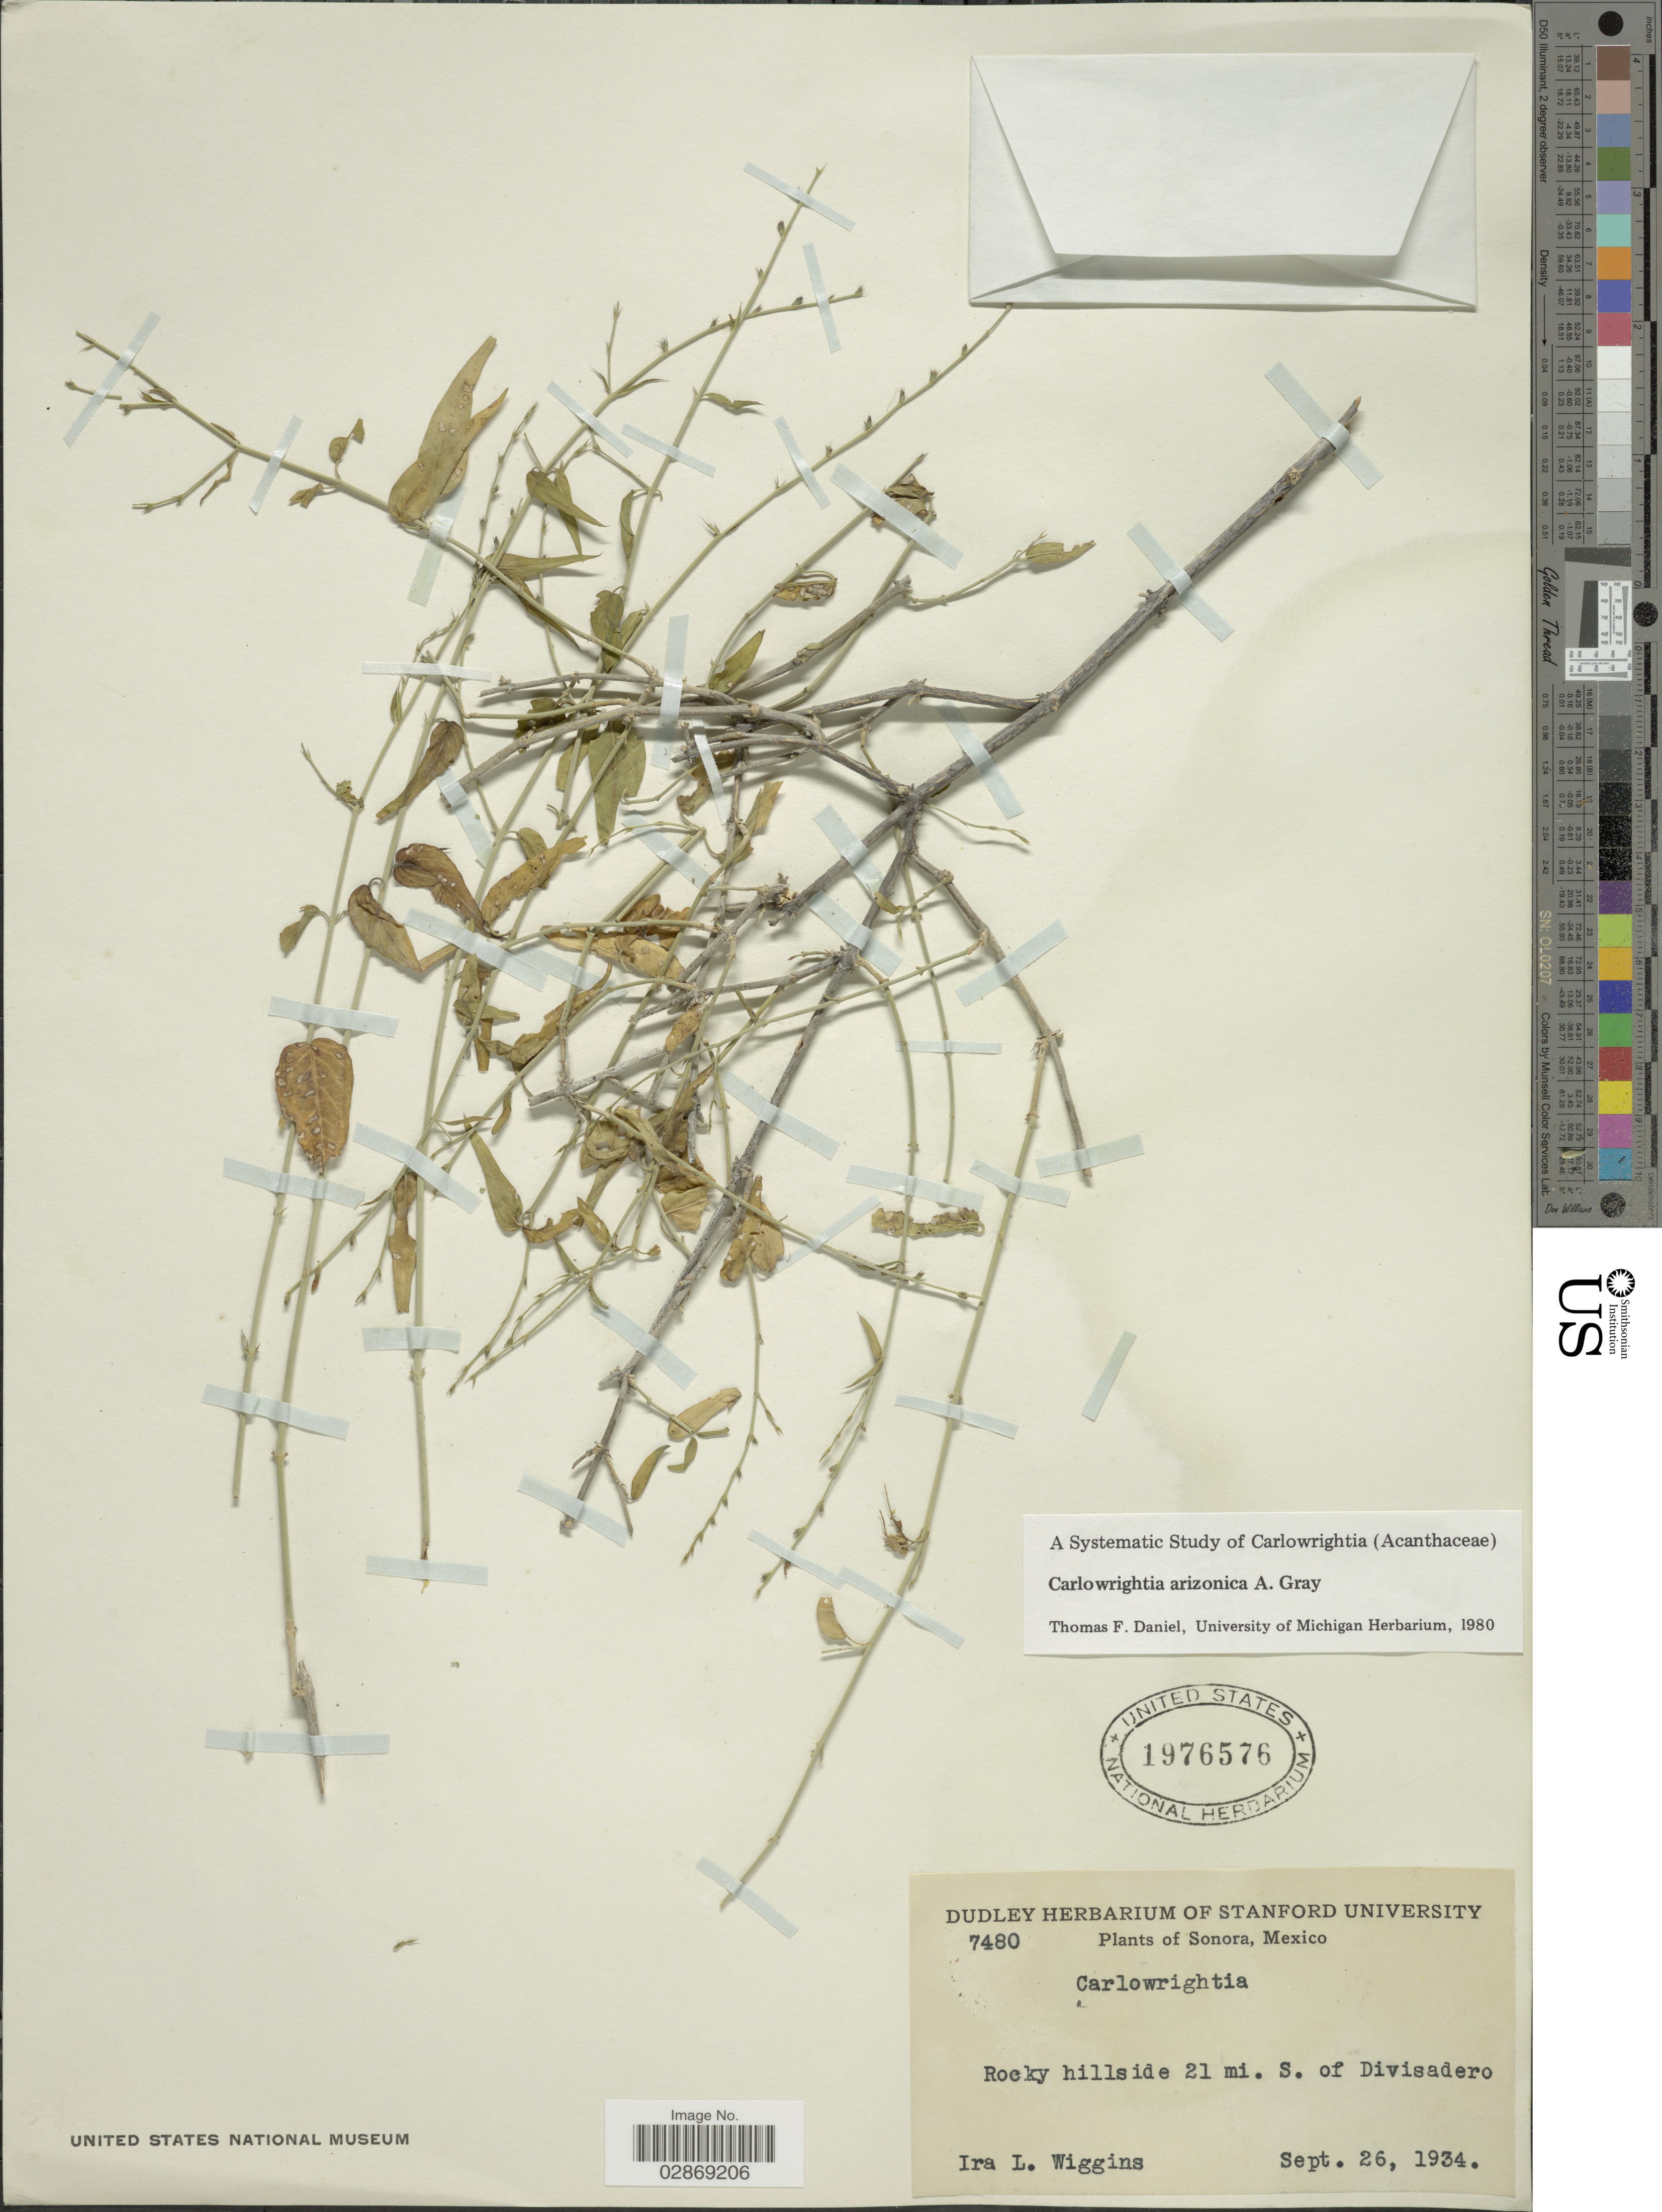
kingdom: Plantae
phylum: Tracheophyta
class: Magnoliopsida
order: Lamiales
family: Acanthaceae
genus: Carlowrightia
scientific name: Carlowrightia arizonica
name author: A. Gray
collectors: I. L. Wiggins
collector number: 7480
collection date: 1934-09-26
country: Mexico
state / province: Sonora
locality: Rocky hillside 21 mi. S of Divisadero.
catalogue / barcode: US 1976576